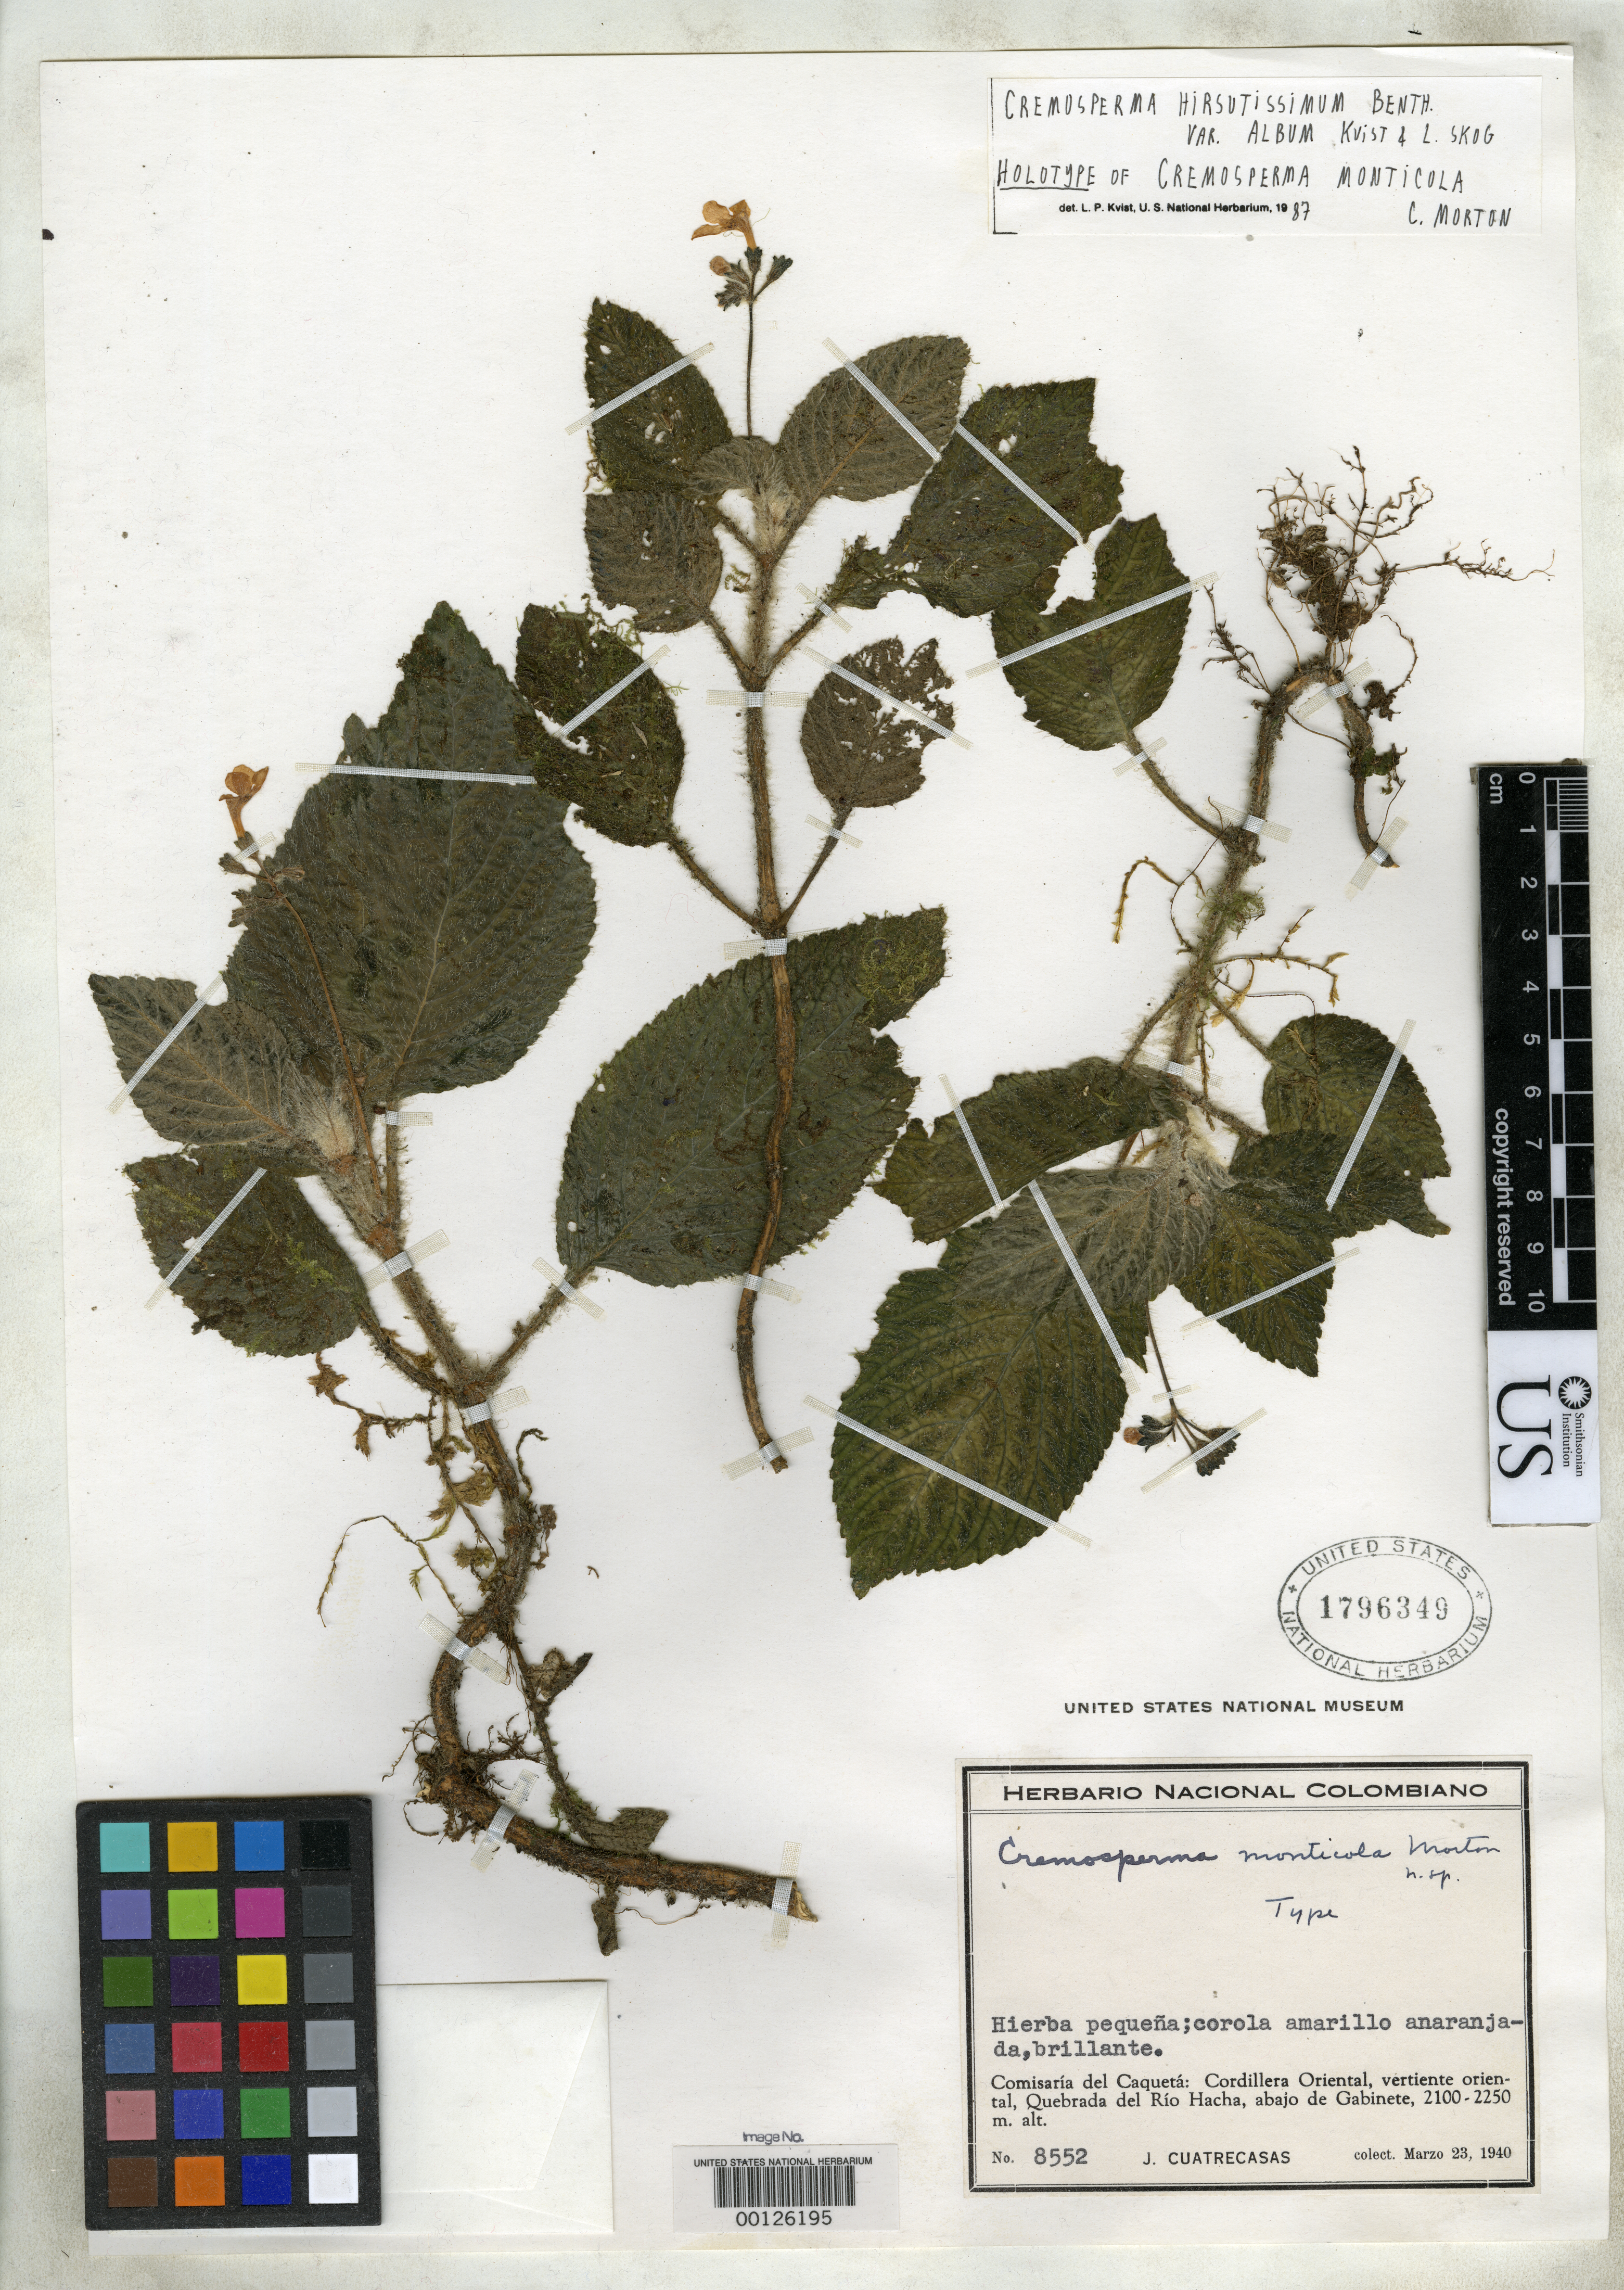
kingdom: Plantae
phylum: Tracheophyta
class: Magnoliopsida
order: Lamiales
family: Gesneriaceae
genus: Cremosperma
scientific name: Cremosperma monticola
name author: C.V. Morton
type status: Holotype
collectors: J. Cuatrecasas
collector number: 8552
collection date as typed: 23 Mar 1940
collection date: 1940-03-23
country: Colombia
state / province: Caquetá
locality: Quebrada del Rio Hacha, Abajo de Gabinete.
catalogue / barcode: US 1796349